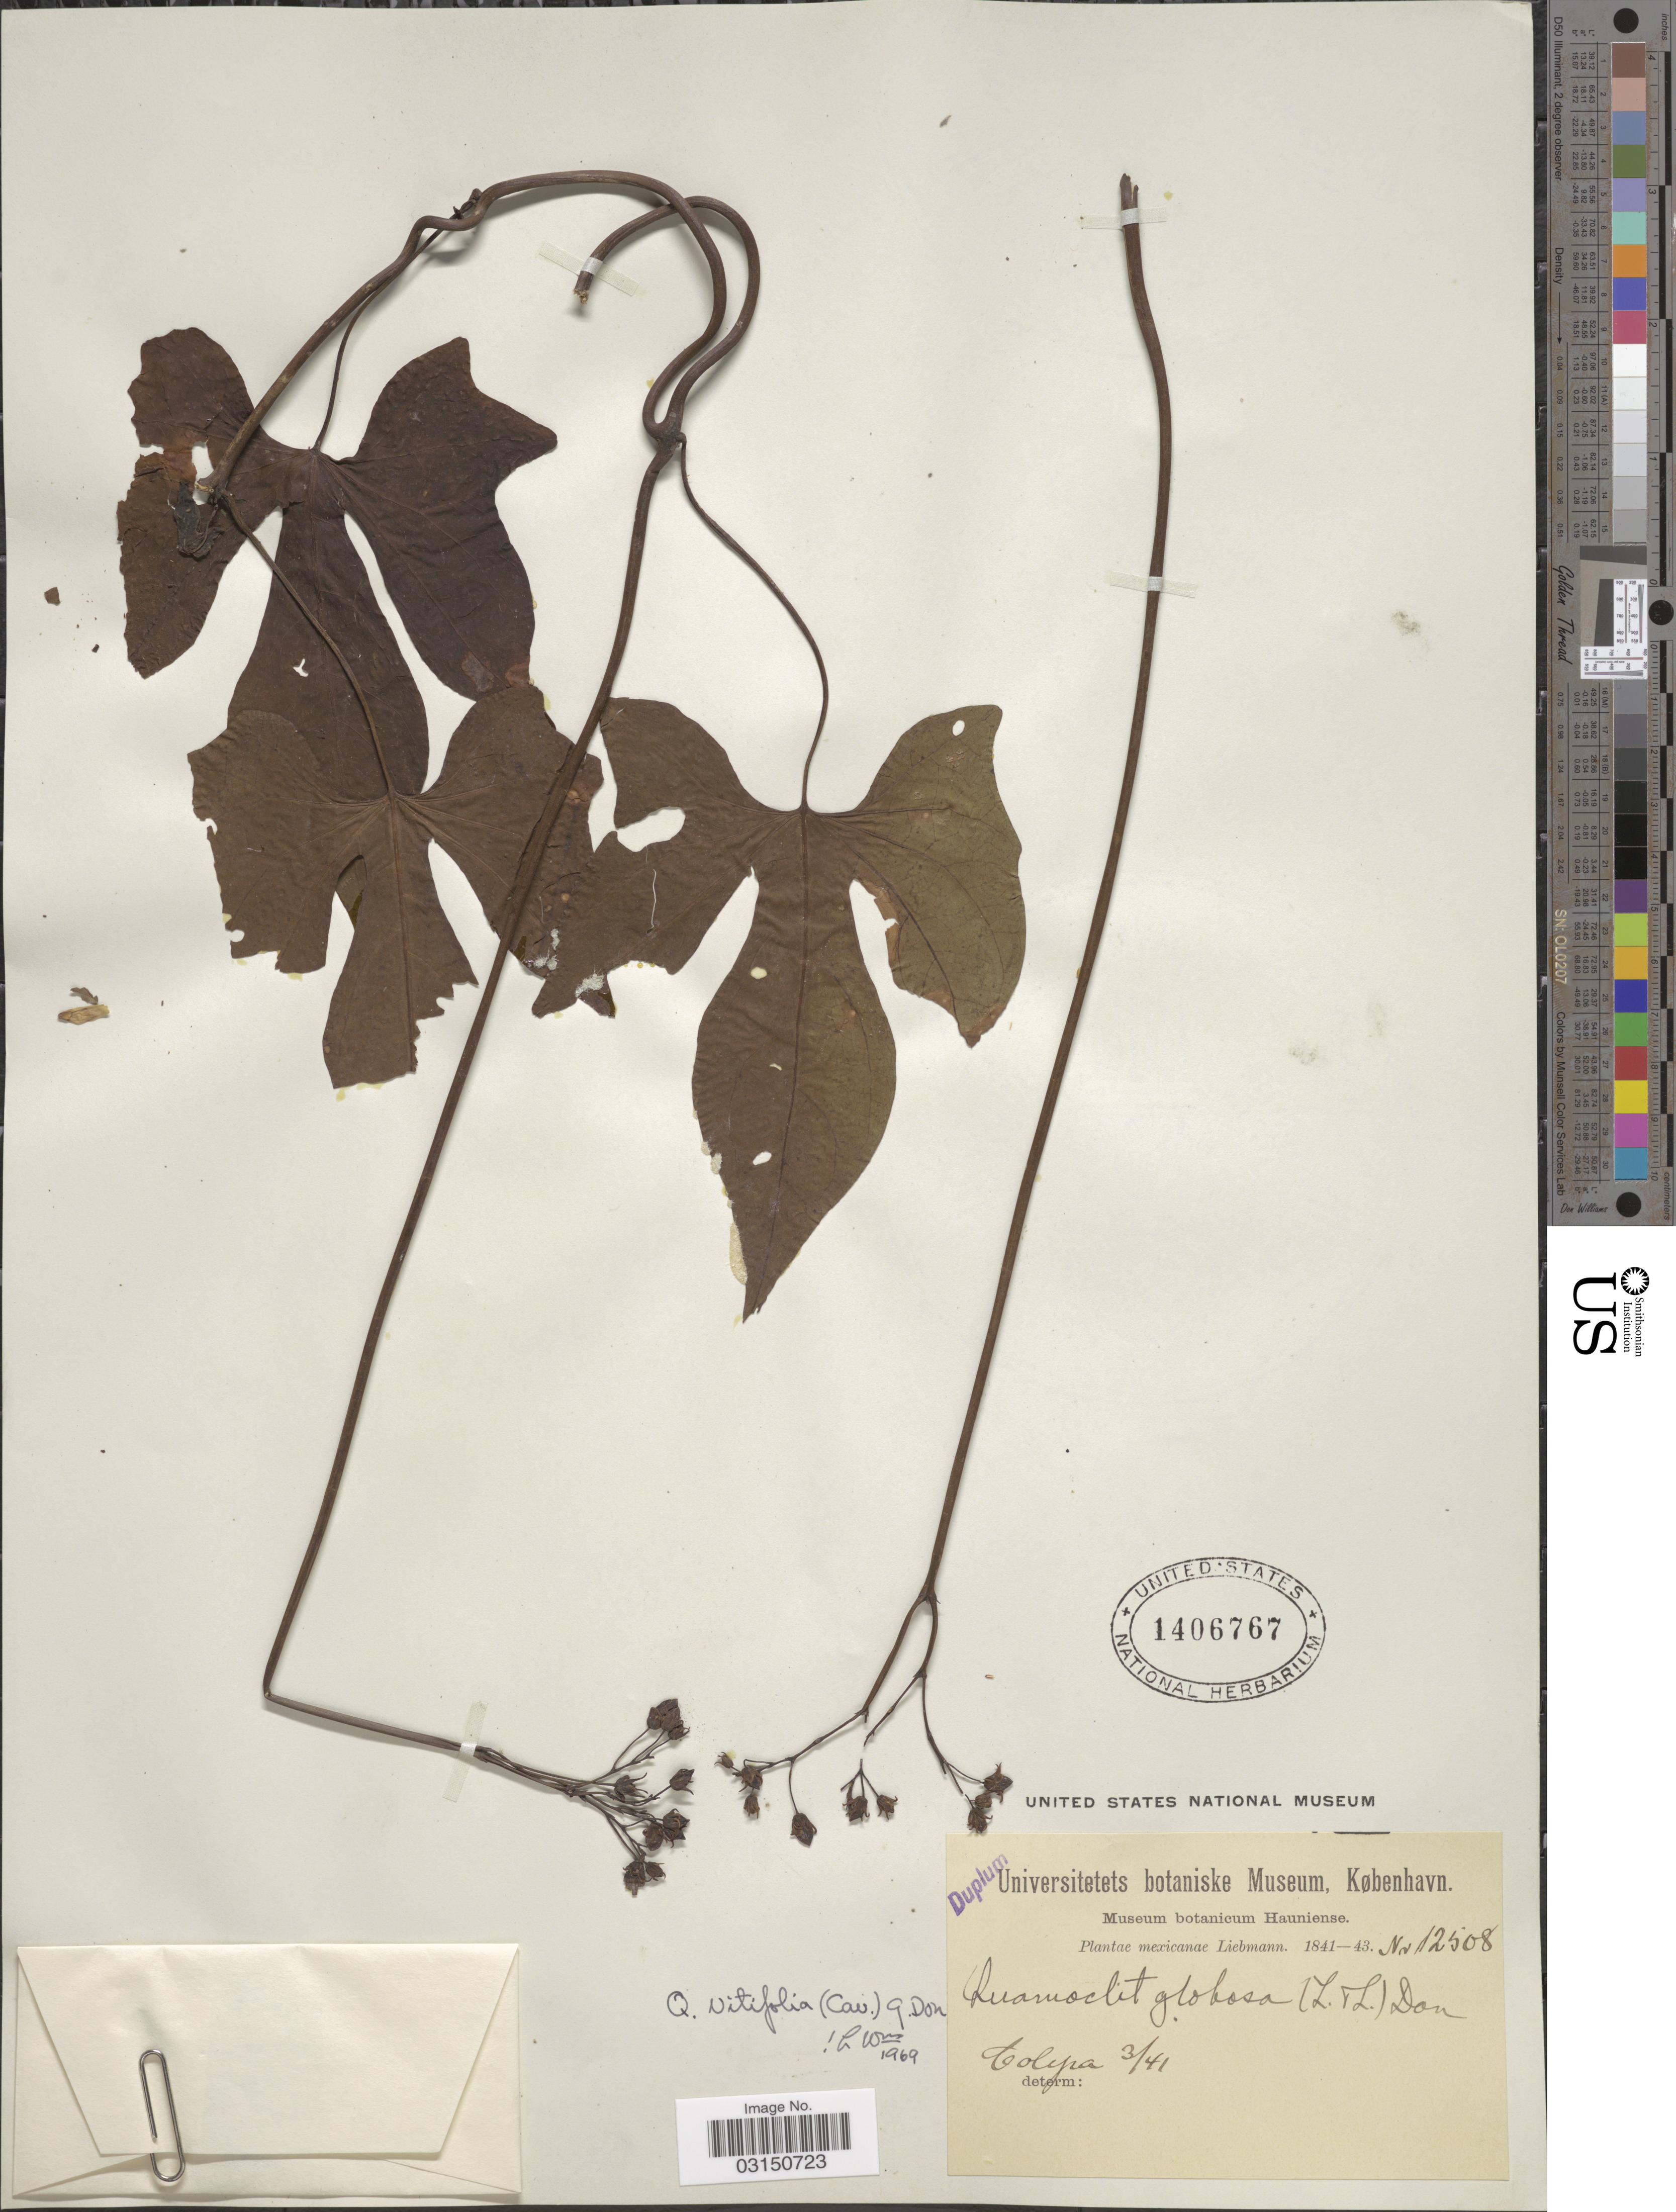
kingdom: Plantae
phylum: Tracheophyta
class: Magnoliopsida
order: Solanales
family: Convolvulaceae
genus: Ipomoea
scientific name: Ipomoea neei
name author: (Spreng.) O'Donell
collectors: Liebmann, --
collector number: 12508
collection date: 1841-03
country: Mexico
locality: Colipa.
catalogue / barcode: US 1406767